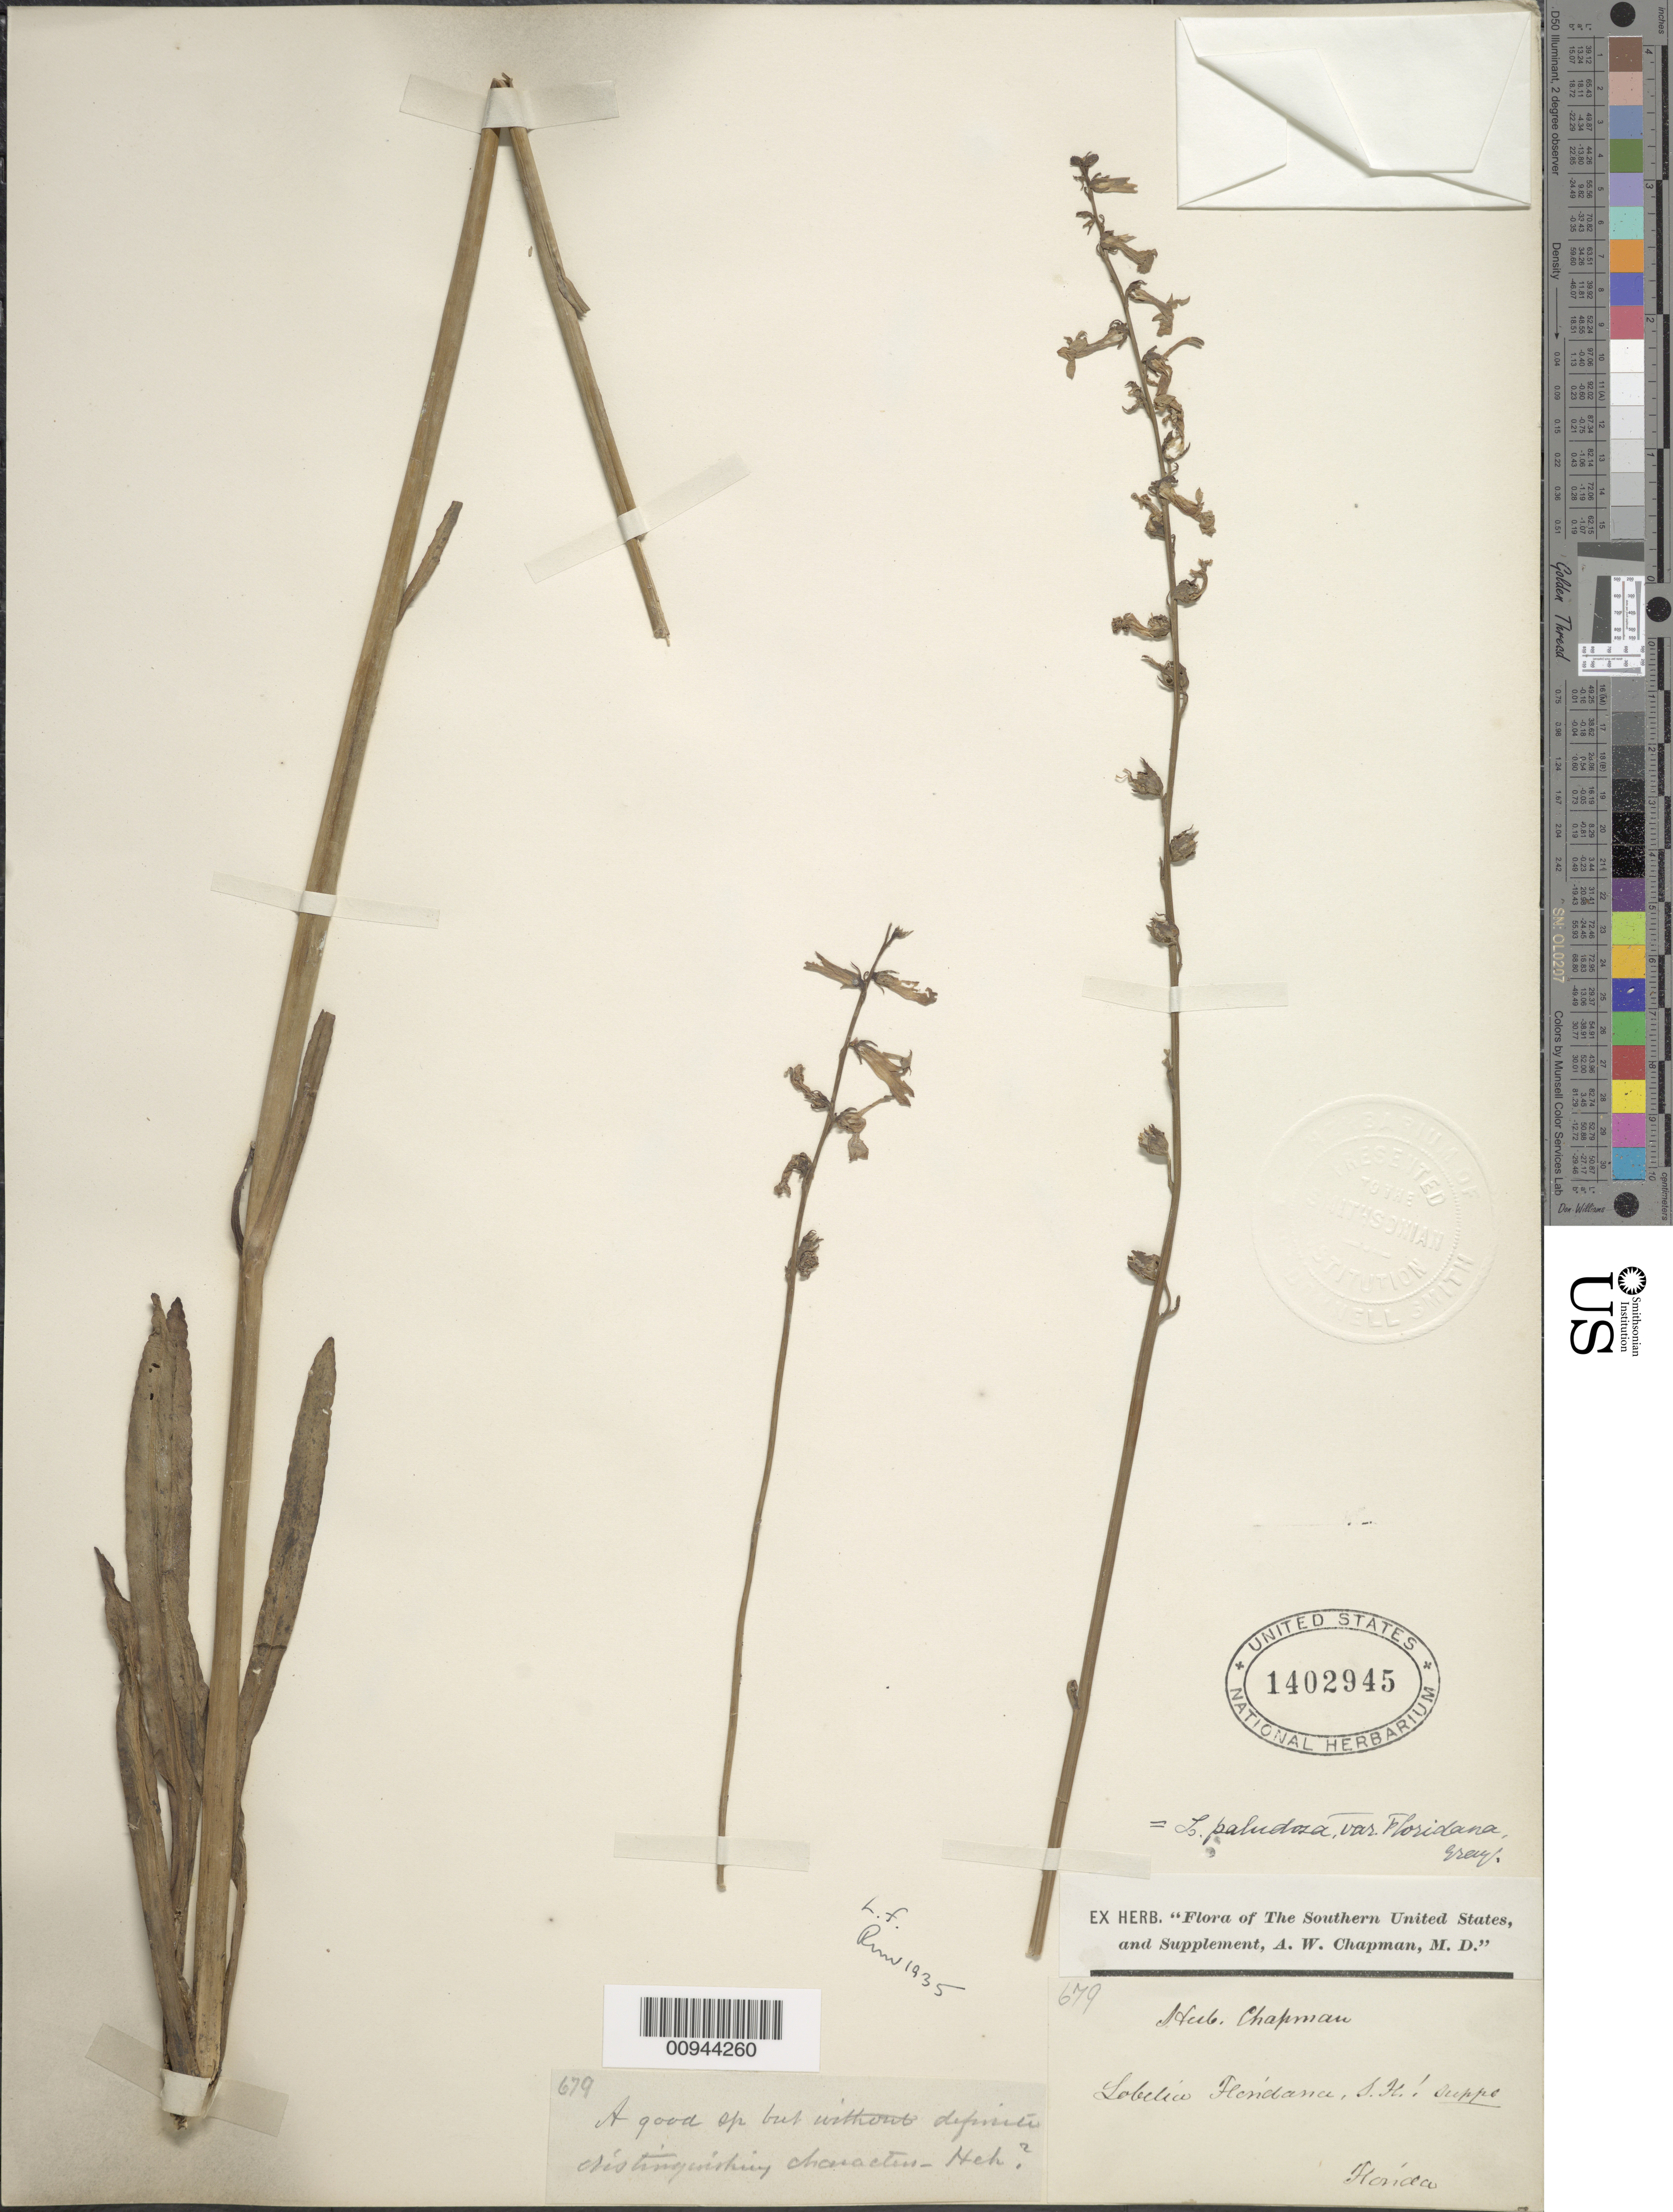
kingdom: Plantae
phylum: Tracheophyta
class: Magnoliopsida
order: Asterales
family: Campanulaceae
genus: Lobelia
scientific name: Lobelia floridana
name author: Chapm.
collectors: ex herb. A.W. Chapman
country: United States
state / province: Florida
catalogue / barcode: US 1402945